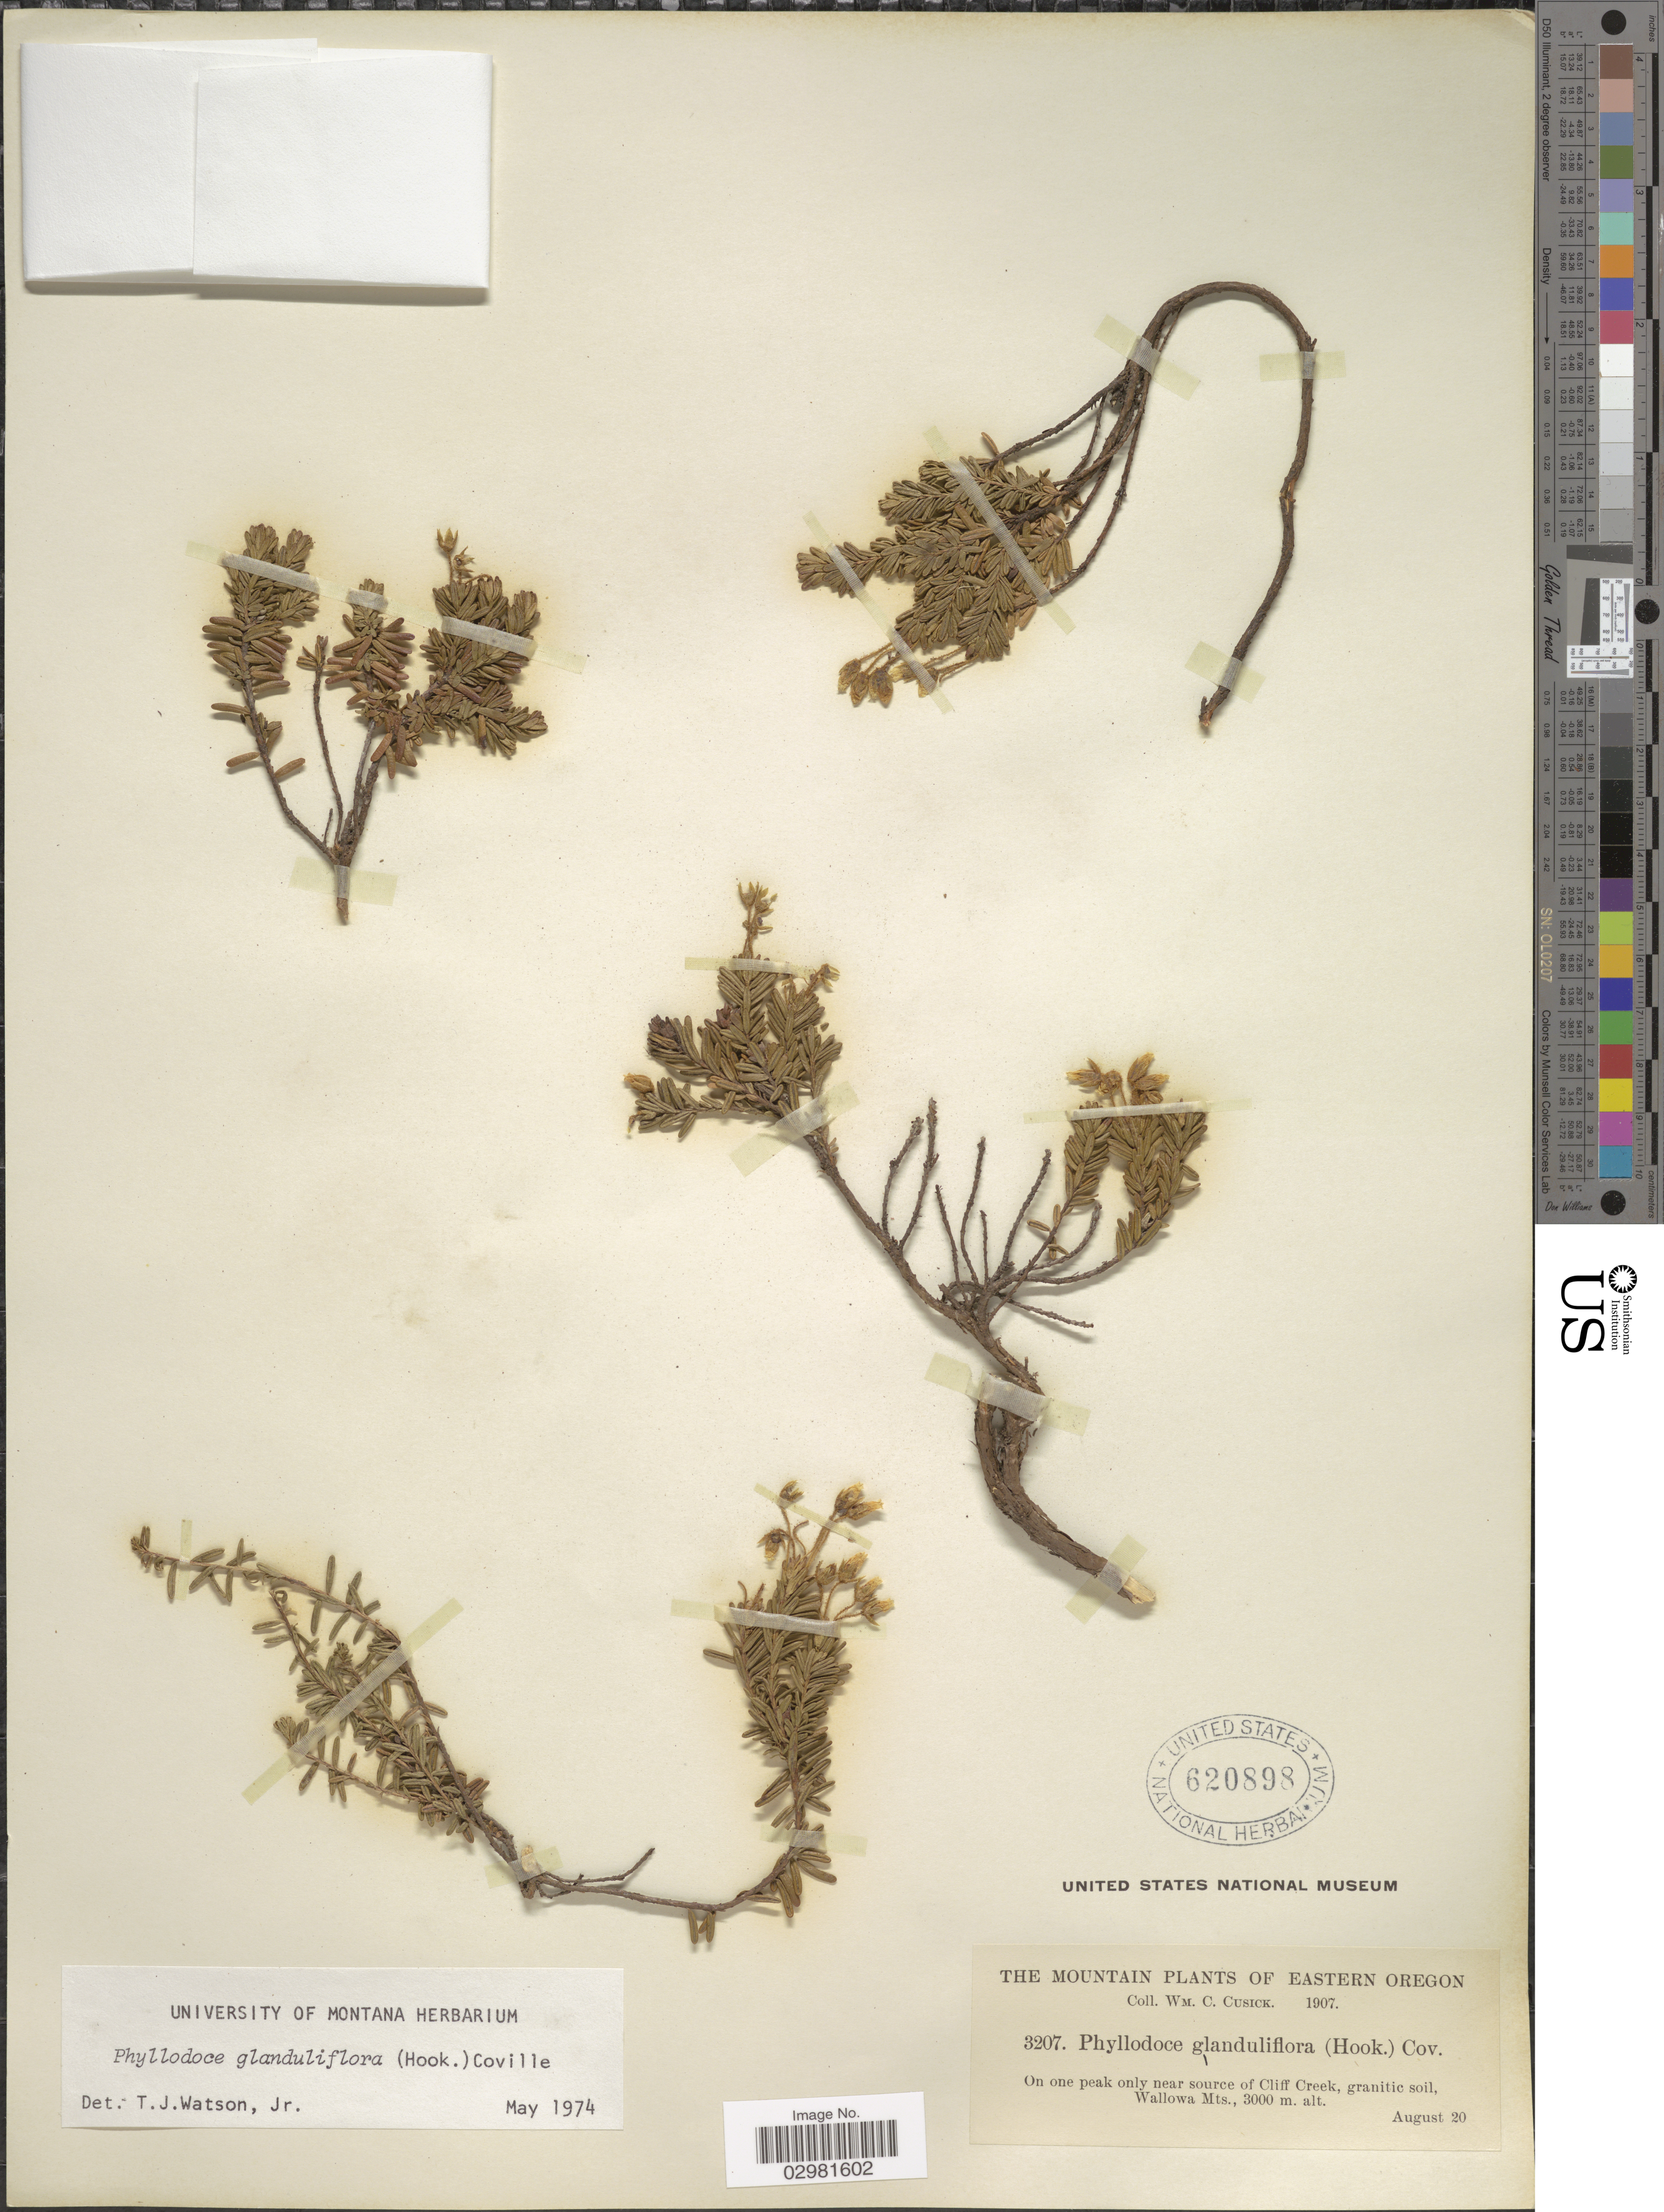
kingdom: Plantae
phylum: Tracheophyta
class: Magnoliopsida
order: Ericales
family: Ericaceae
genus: Phyllodoce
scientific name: Phyllodoce glanduliflora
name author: (Hook.) Coville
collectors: W. C. Cusick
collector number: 3207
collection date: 1907-08-20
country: United States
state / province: Oregon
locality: The Mountain, Eastern Oregon, On one peak only near source of Cliff Creek, granitic soil, Wallowa Mts.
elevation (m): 3000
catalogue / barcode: US 620898